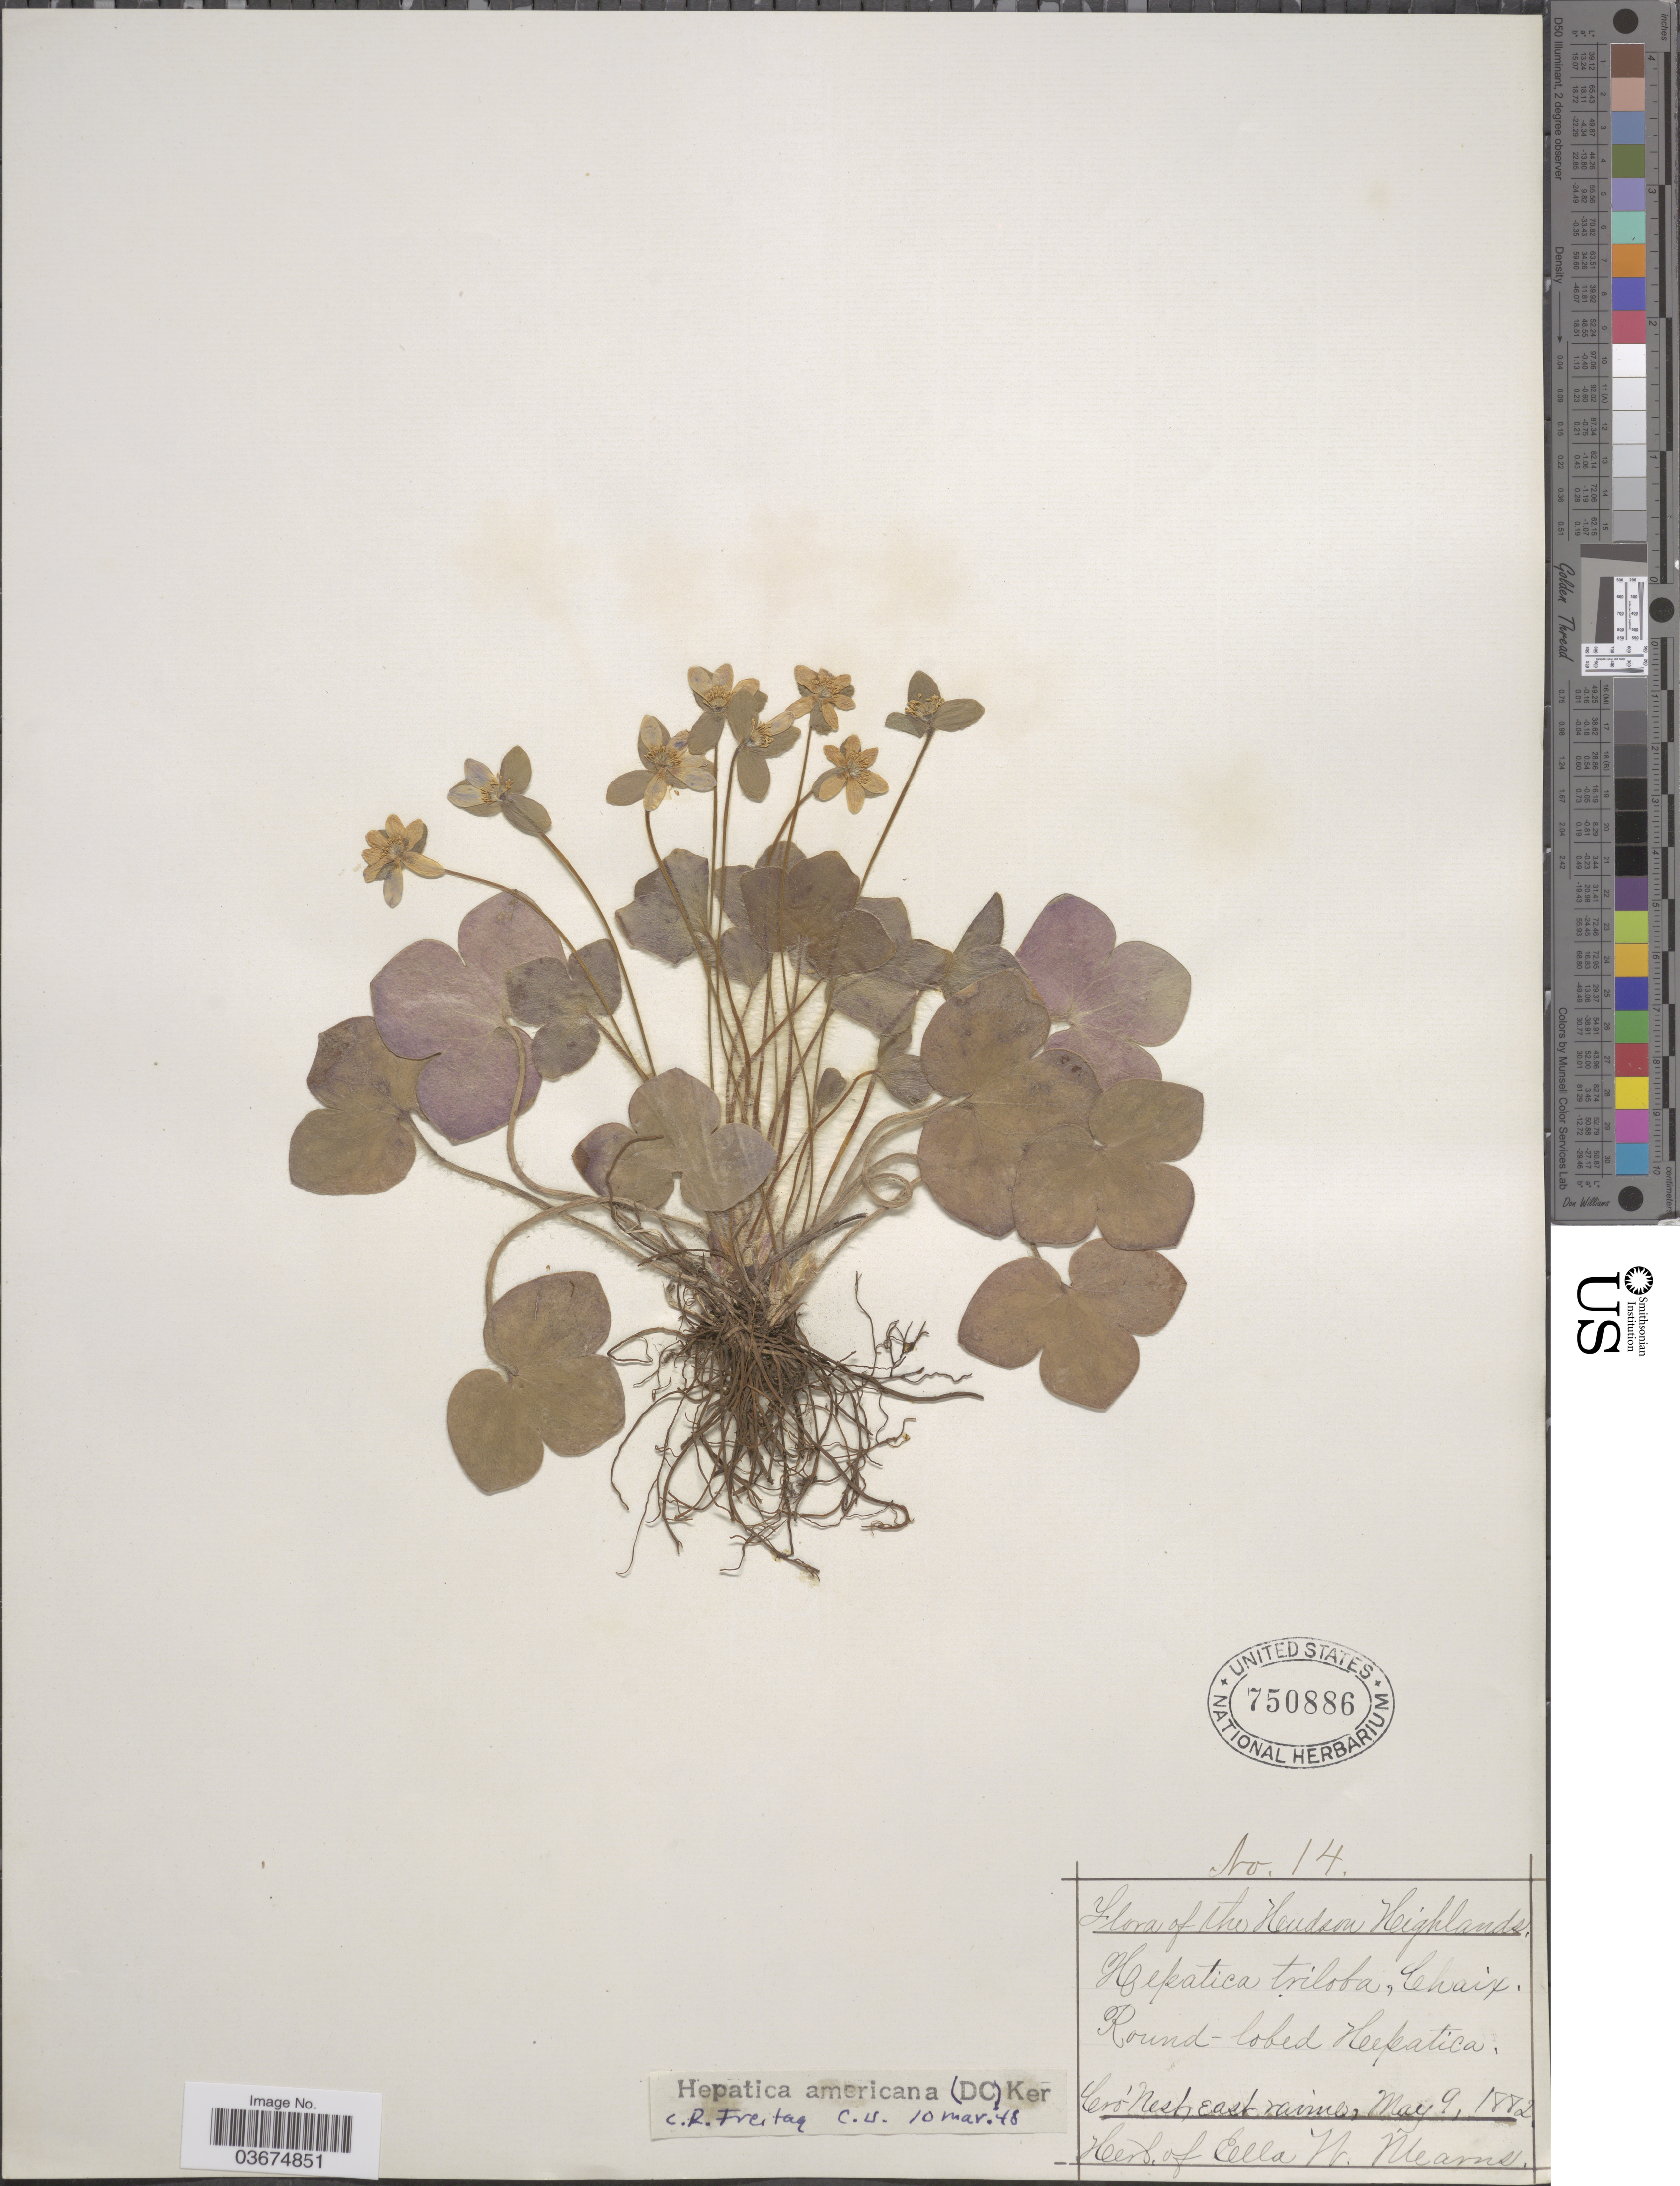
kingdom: Plantae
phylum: Tracheophyta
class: Magnoliopsida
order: Ranunculales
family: Ranunculaceae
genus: Hepatica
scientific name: Hepatica americana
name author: (DC.) Ker Gawl.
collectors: ex herb. Ella W. Mearns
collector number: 14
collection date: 1882-05-09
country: United States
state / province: New York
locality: Hudson Highlands. Cro' Nest, East ravines.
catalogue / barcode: US 750886